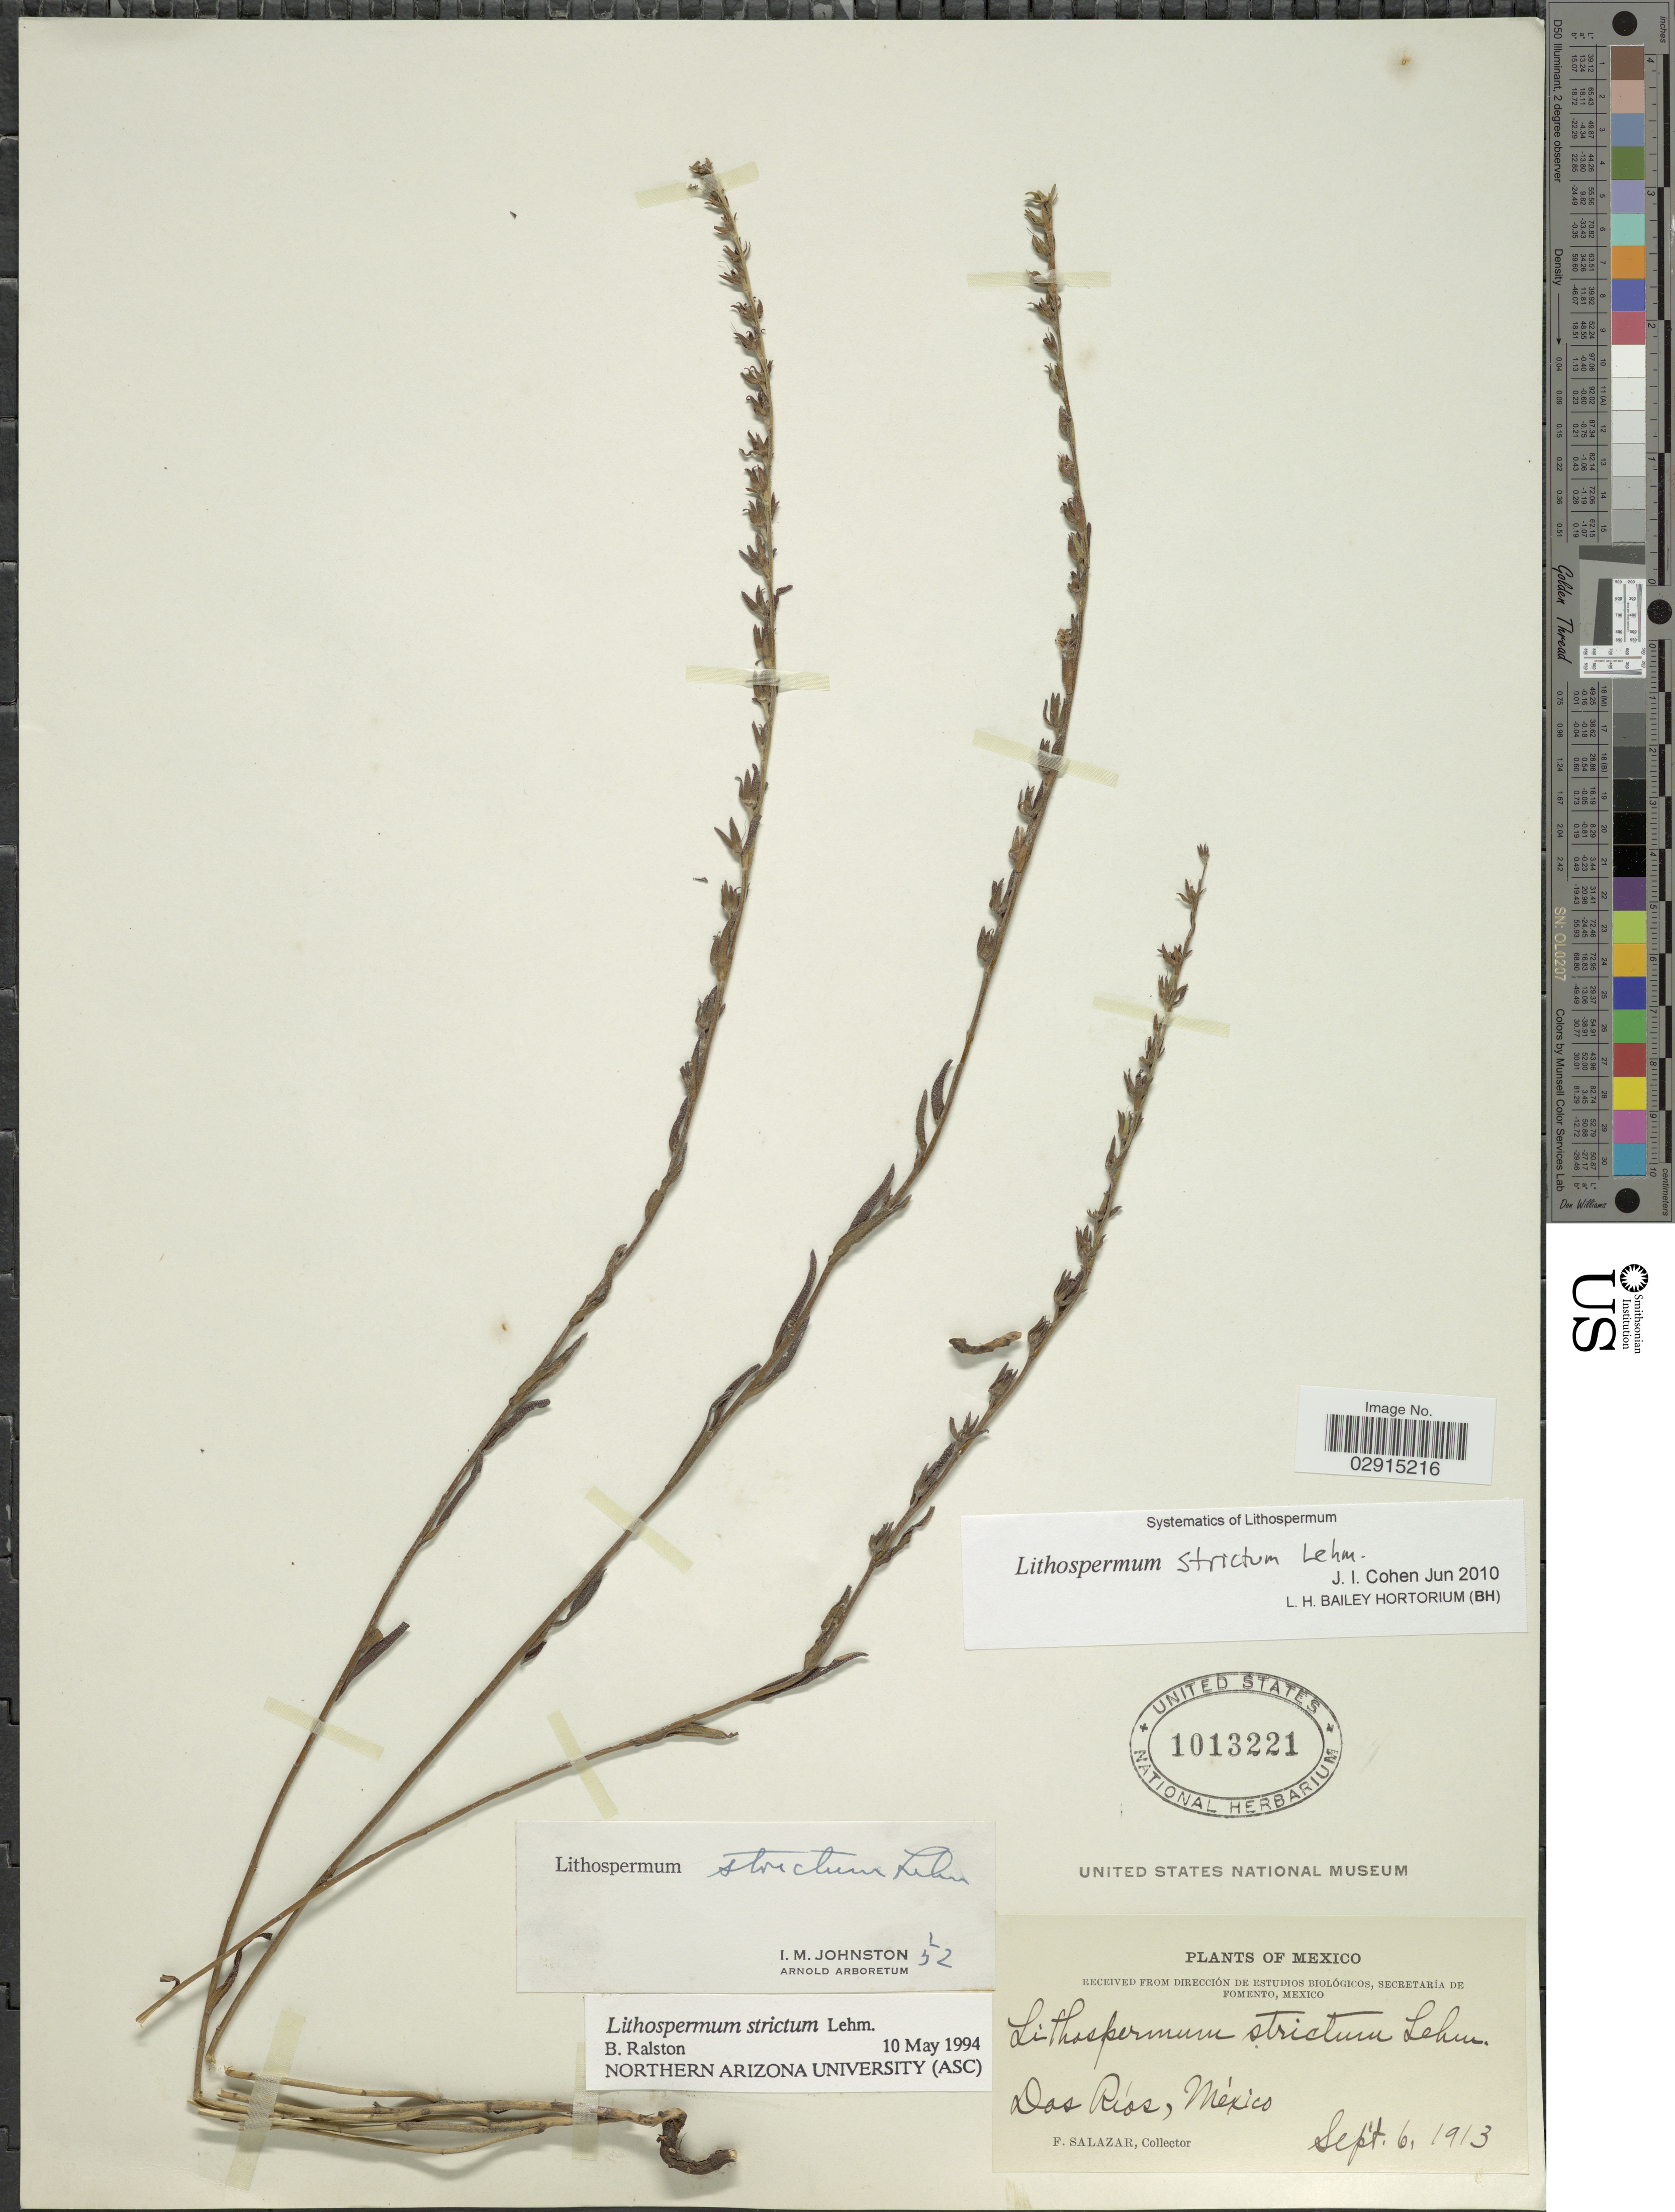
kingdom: Plantae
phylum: Tracheophyta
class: Magnoliopsida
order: Boraginales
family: Boraginaceae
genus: Lithospermum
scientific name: Lithospermum strictum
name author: Lehm.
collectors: F. Salazar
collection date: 1913-09-06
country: Mexico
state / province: México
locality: Dos Ríos.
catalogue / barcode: US 1013221